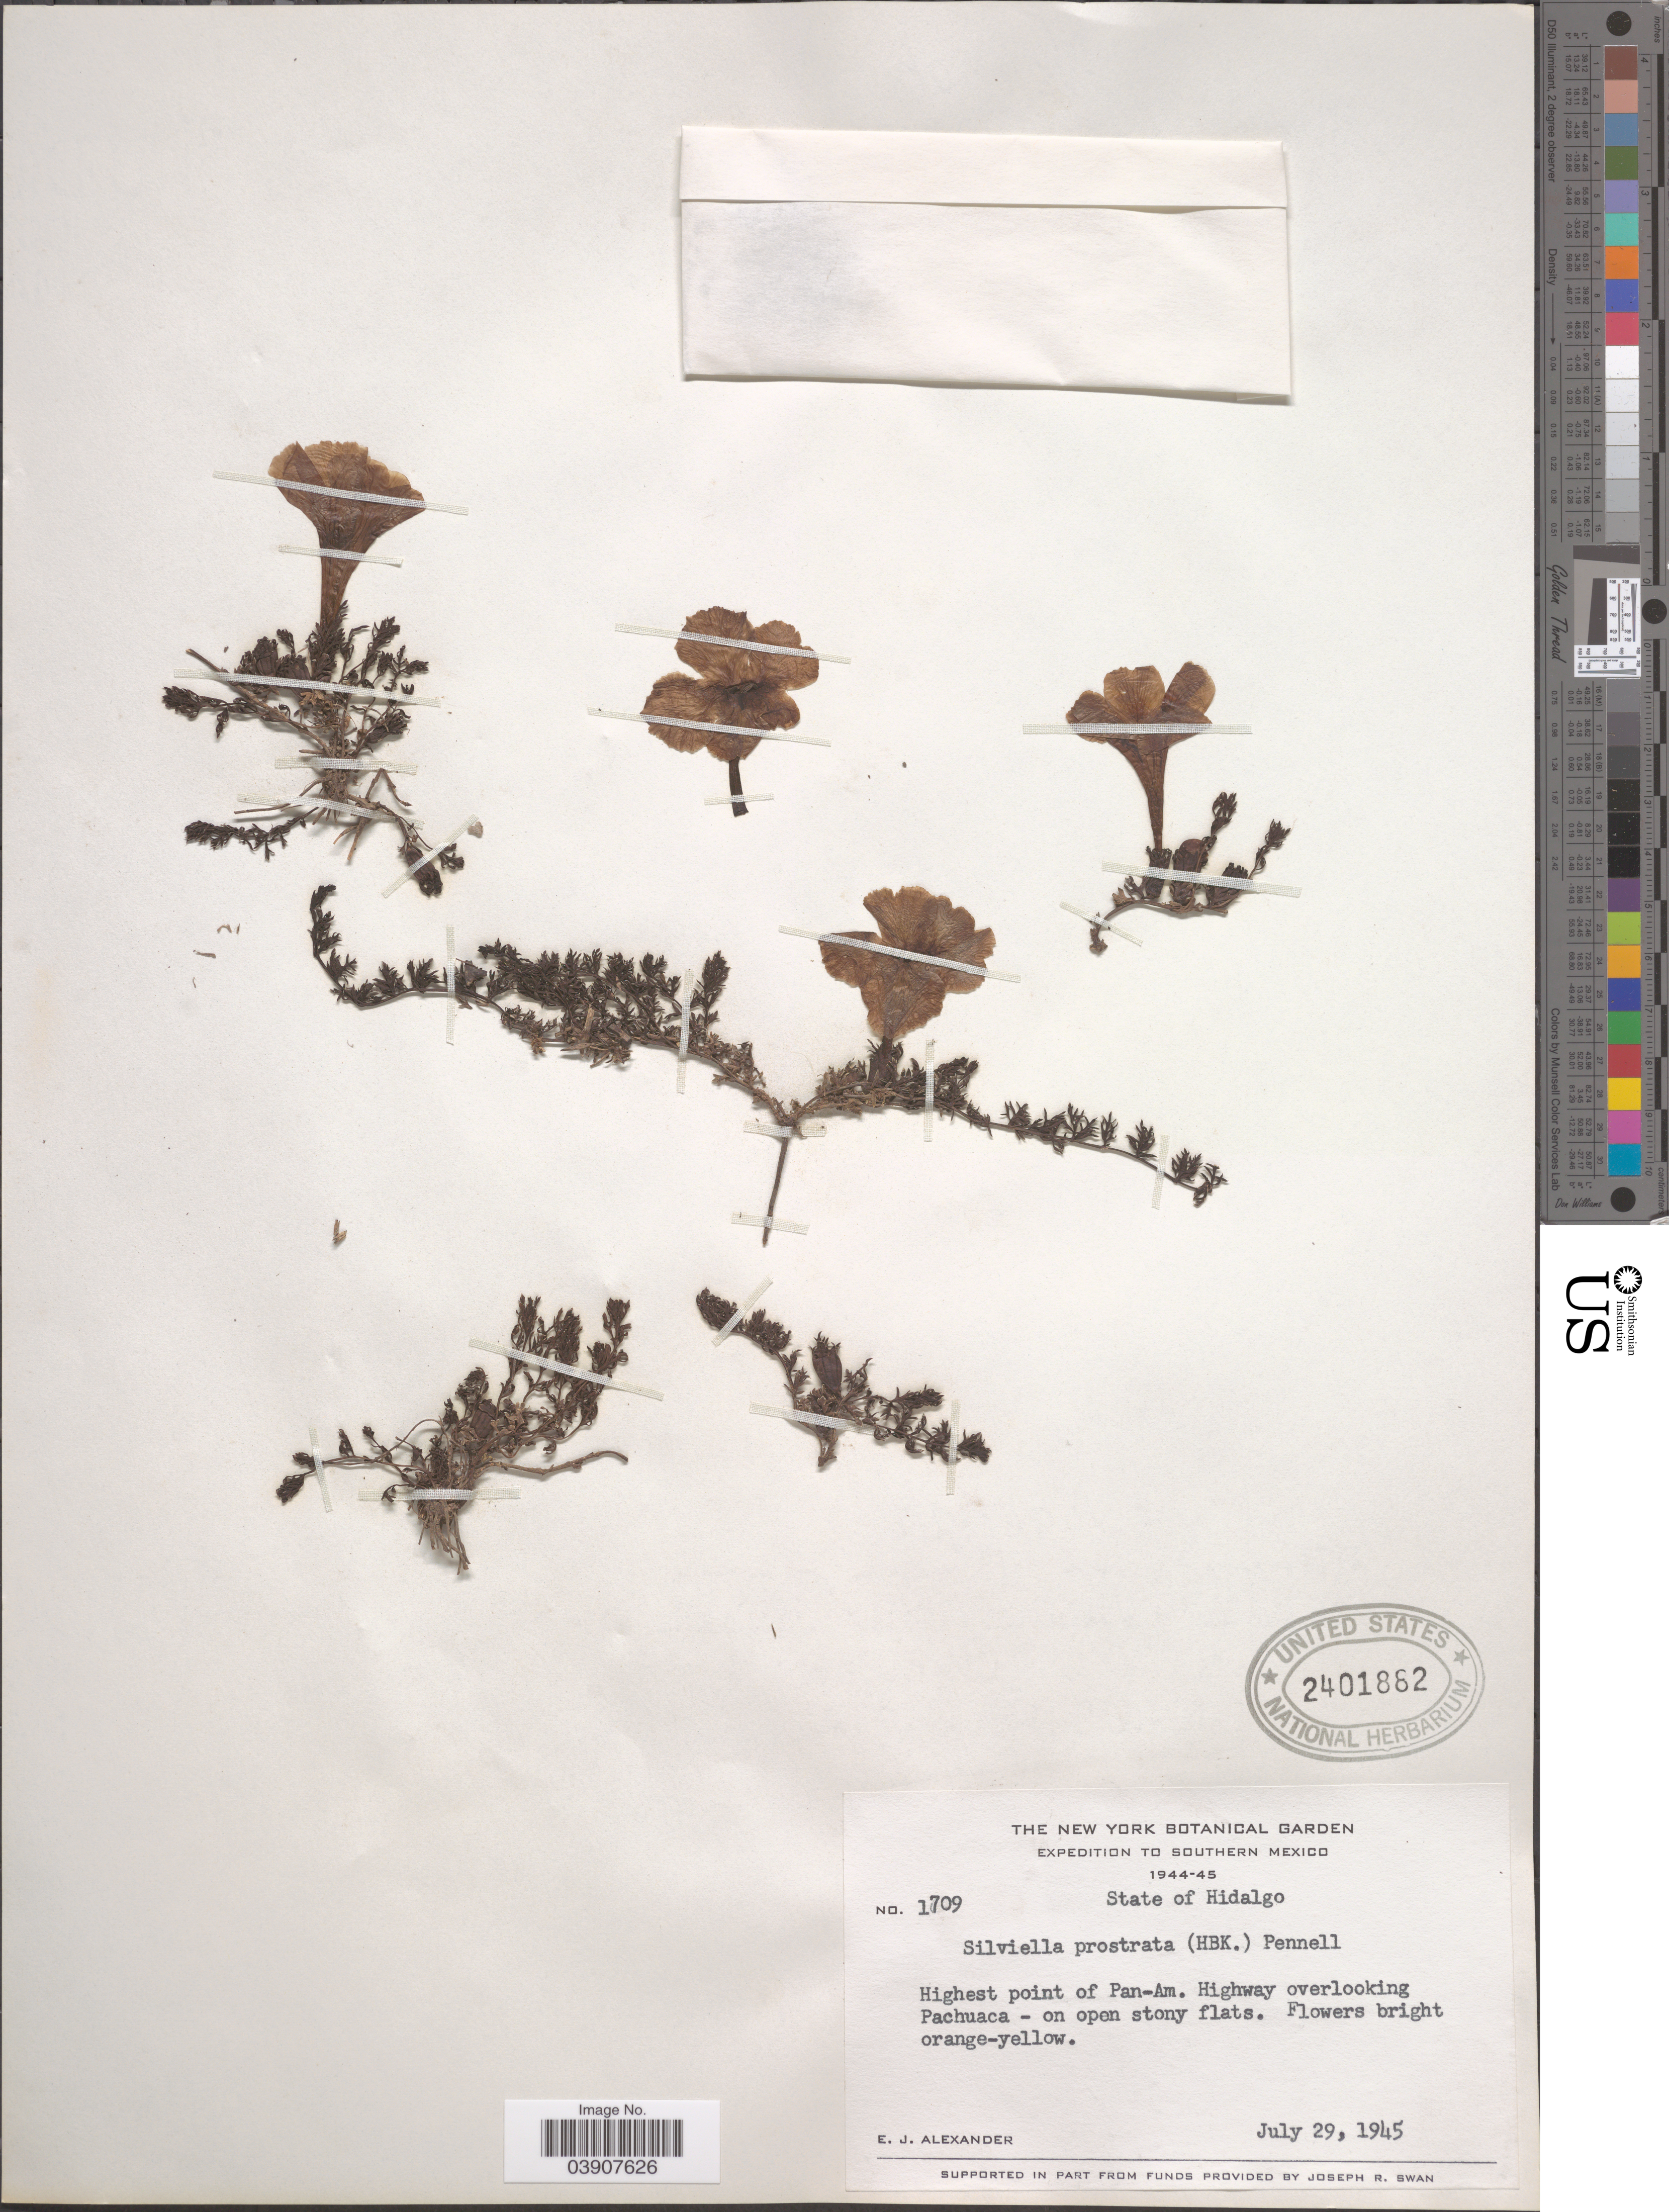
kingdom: Plantae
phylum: Tracheophyta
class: Magnoliopsida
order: Lamiales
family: Orobanchaceae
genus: Silvia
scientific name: Silvia prostrata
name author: (Kunth) Benth.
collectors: E. J. Alexander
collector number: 1709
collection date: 1945-07-29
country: Mexico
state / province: Hidalgo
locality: Southern Mexico. Highest point of Pan-Am. Highway overlooking Pachuaca - on open stony flats.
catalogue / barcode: US 2401882